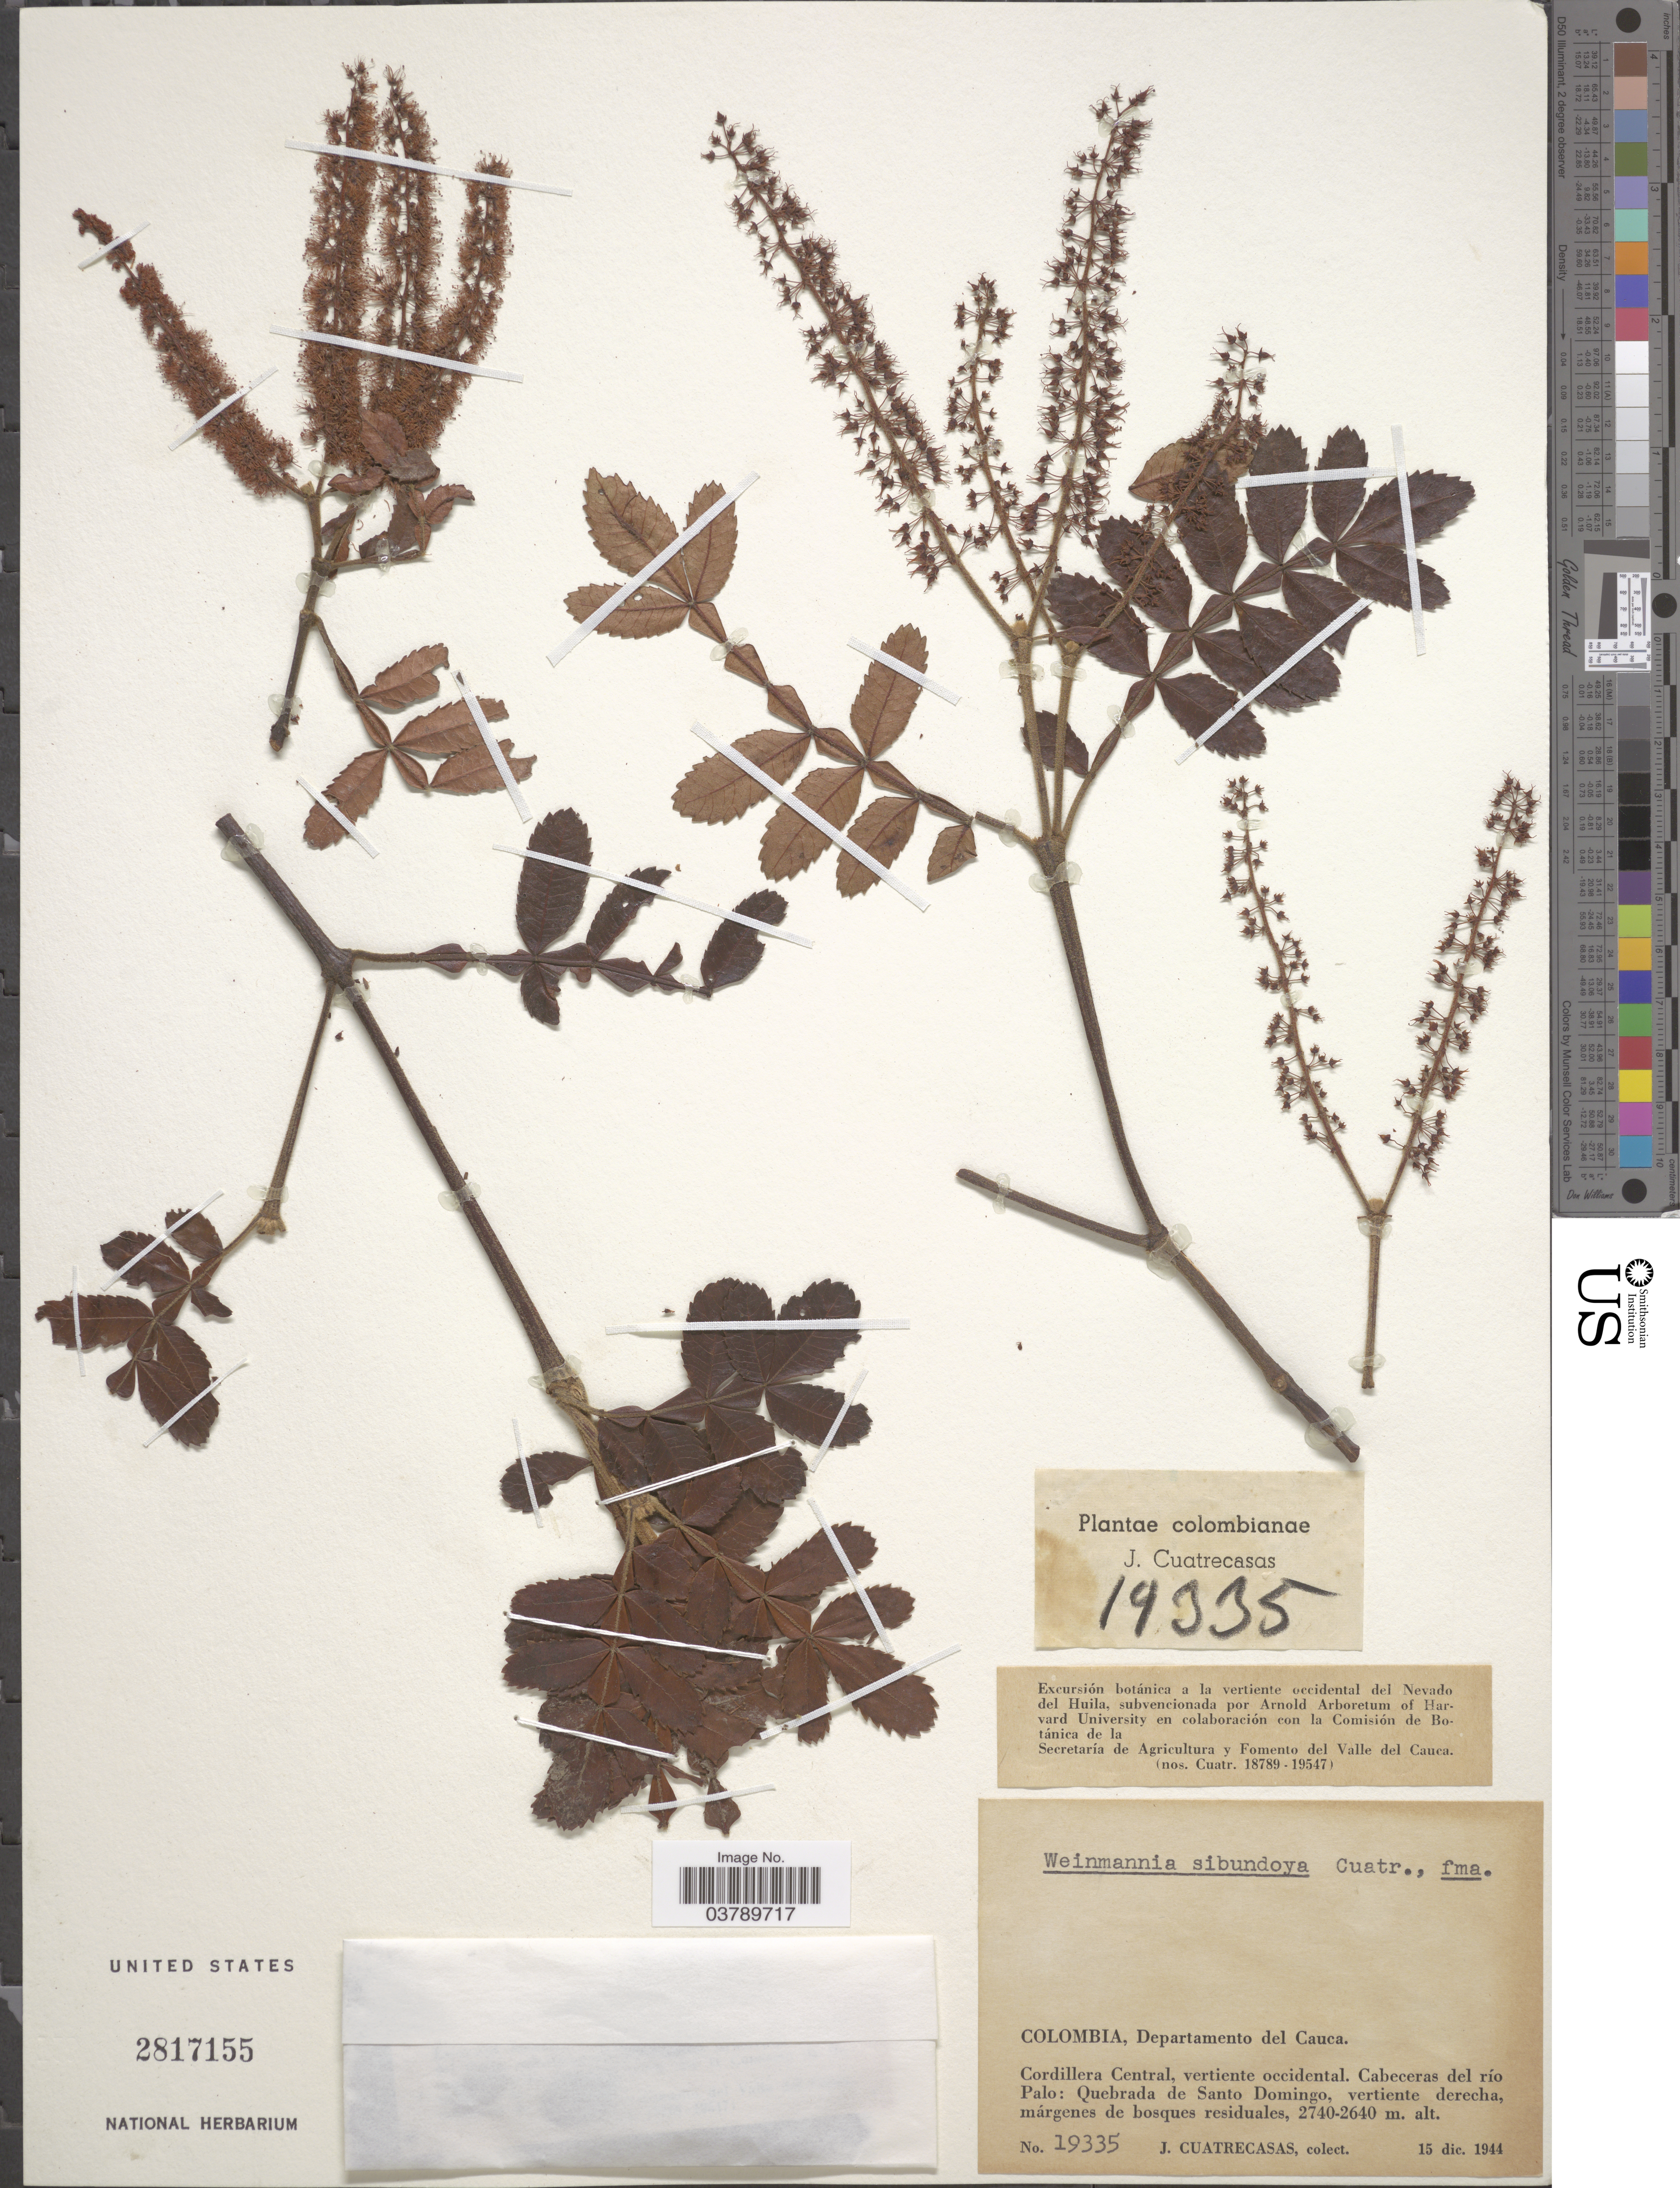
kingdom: Plantae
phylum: Tracheophyta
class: Magnoliopsida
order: Oxalidales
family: Cunoniaceae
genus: Weinmannia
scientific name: Weinmannia sibundoya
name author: Cuatrec.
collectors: J. Cuatrecasas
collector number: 19335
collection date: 1944-12-15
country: Colombia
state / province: Cauca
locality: Departamento del Cauca. Cordillera Central, vertiente occidental. Cabeceras del río Palo: Quebrada de Santo Domingo, vertiente derecha.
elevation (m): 2640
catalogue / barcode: US 2817155